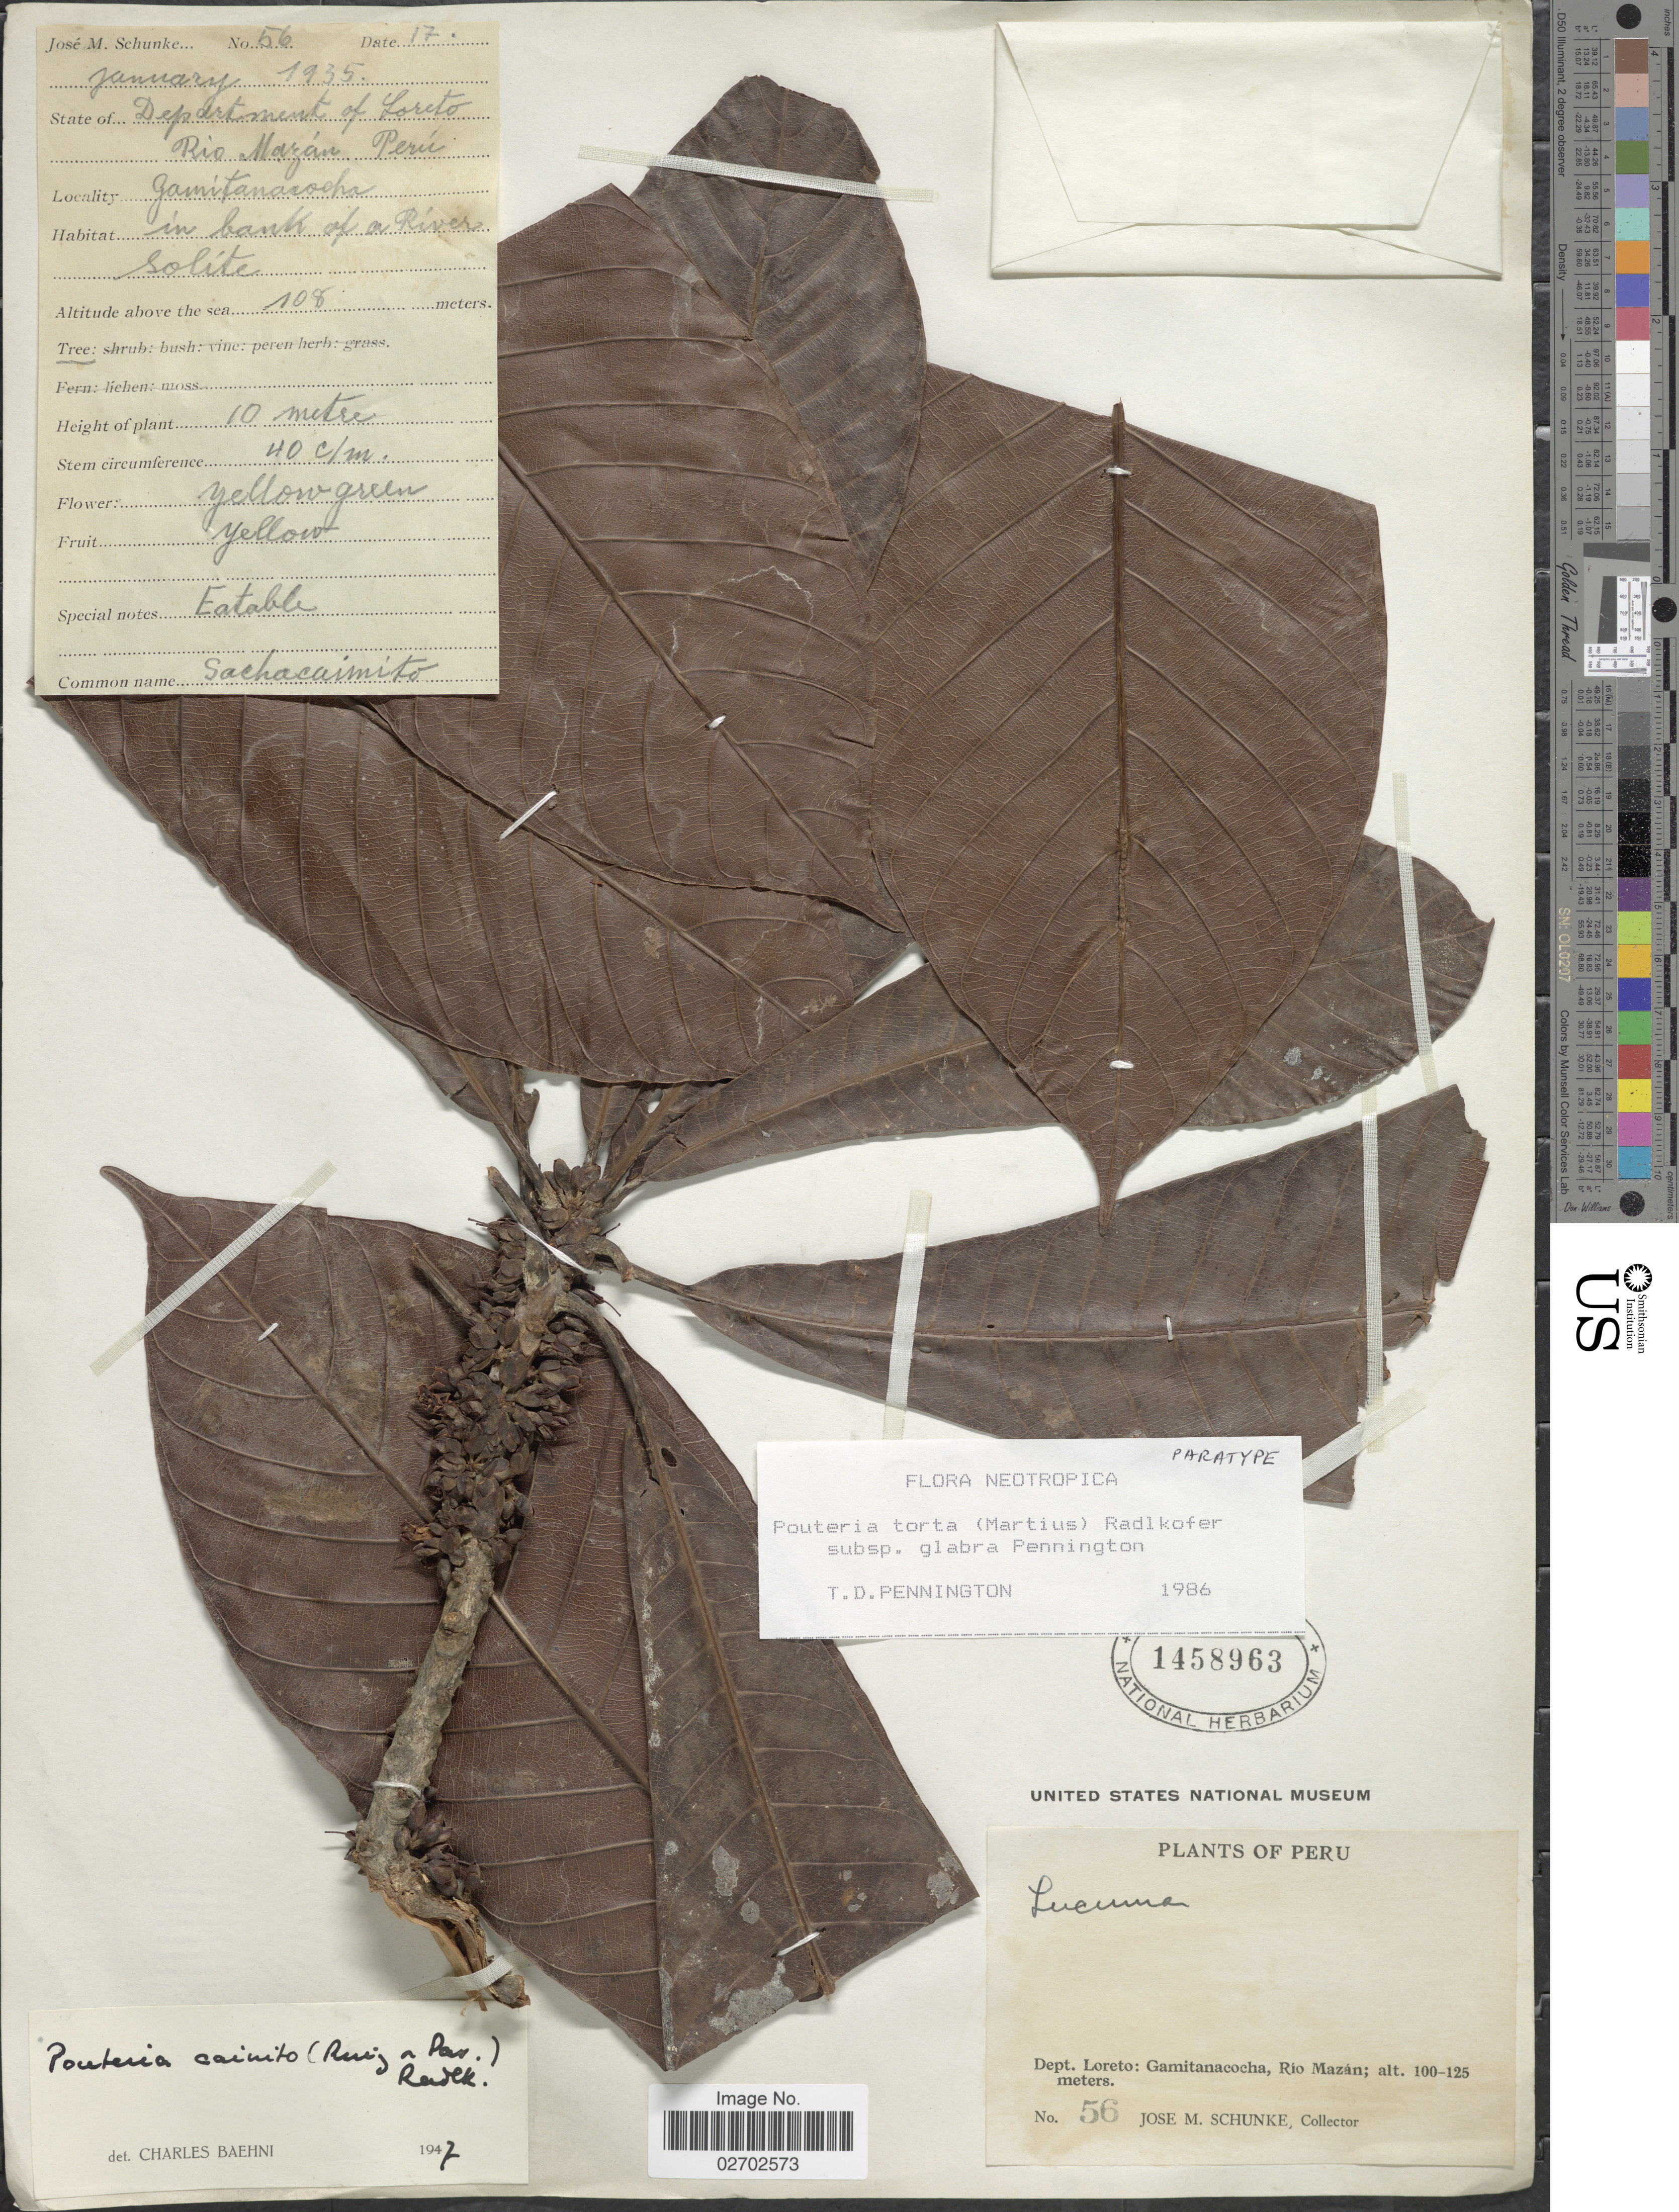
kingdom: Plantae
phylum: Tracheophyta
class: Magnoliopsida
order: Ericales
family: Sapotaceae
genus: Pouteria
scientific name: Pouteria torta subsp. glabra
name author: T.D. Penn.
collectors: J. M. Schunke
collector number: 56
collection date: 1935-01-17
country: Peru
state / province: Loreto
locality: Gamitanacocha, Rio Mazán. In bank of a River.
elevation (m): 108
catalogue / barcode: US 1458963